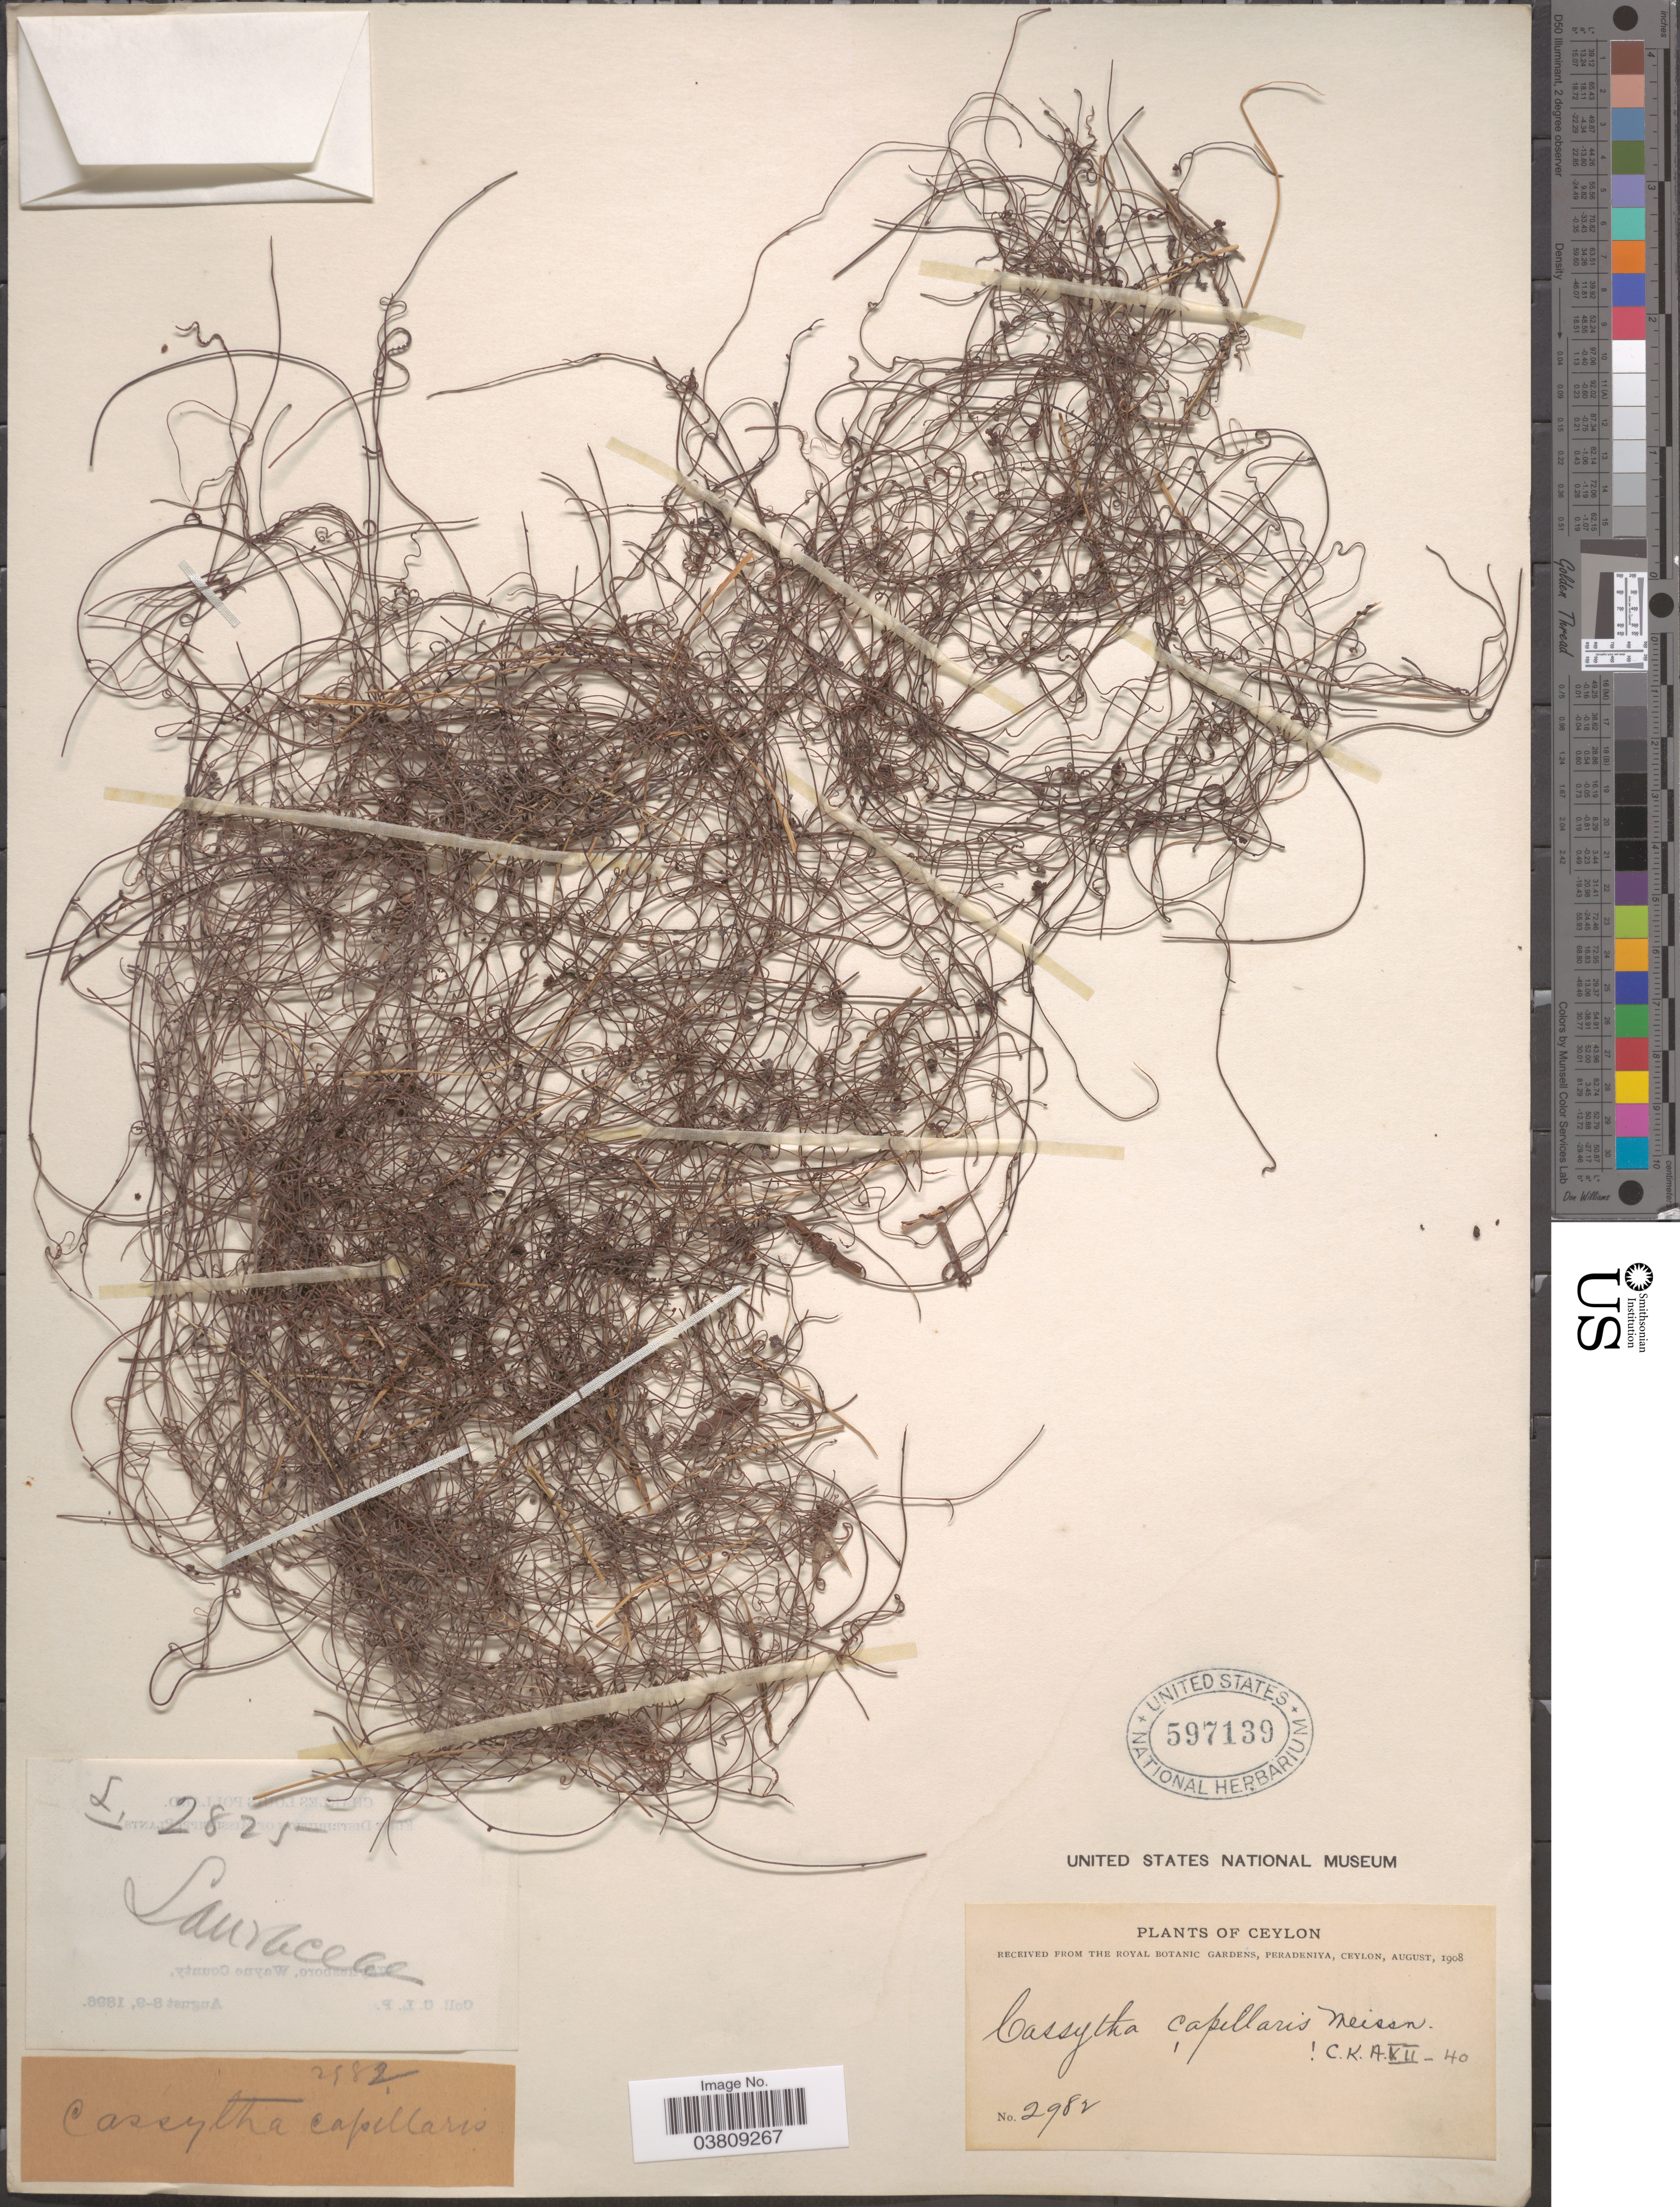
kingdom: Plantae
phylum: Tracheophyta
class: Magnoliopsida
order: Laurales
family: Lauraceae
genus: Cassytha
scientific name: Cassytha capillaris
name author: Meisn.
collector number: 2982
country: Sri Lanka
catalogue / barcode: US 597139